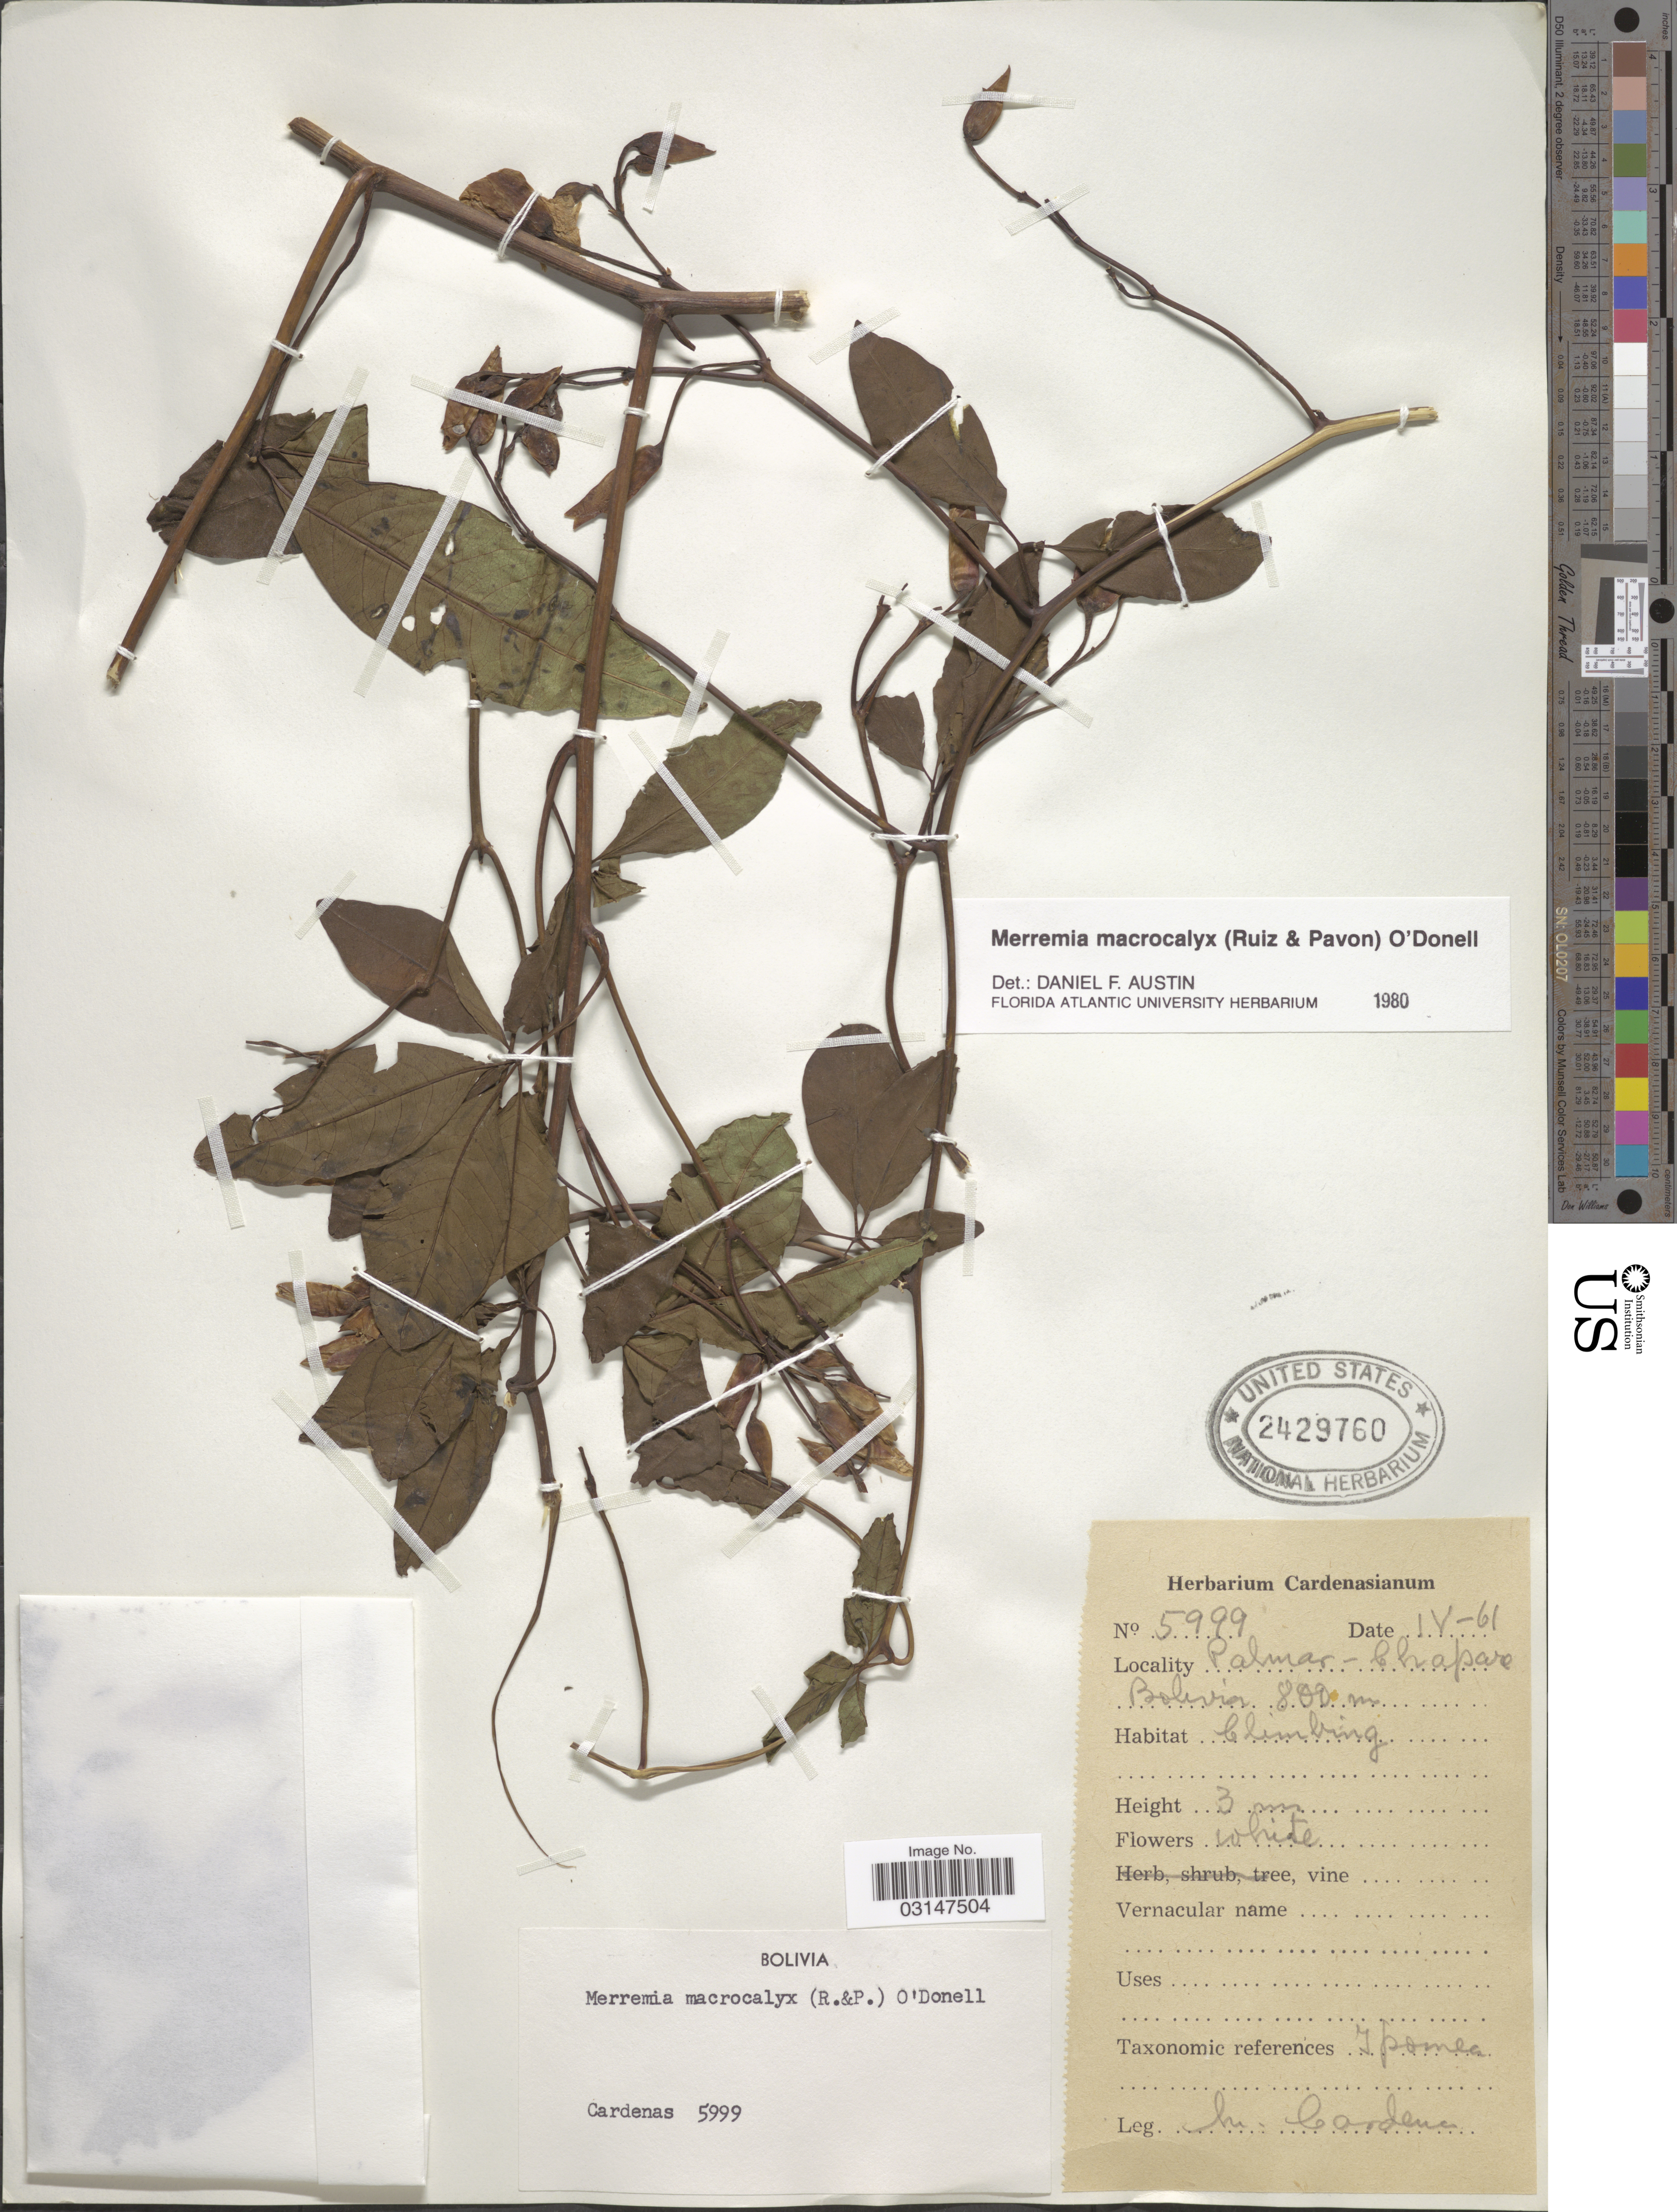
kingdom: Plantae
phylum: Tracheophyta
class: Magnoliopsida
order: Solanales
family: Convolvulaceae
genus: Distimake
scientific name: Distimake macrocalyx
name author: (Ruiz & Pav.) A. R. Simões & Staples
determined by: Strong, Mark T., (BOT), Smithsonian Institution - National Museum of Natural History (UNITED STATES)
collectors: M. Cárdenas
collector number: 5999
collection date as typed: Transcribed d/m/y: /4/61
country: Bolivia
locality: Palmar - Chapare.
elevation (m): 800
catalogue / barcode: US 2429760